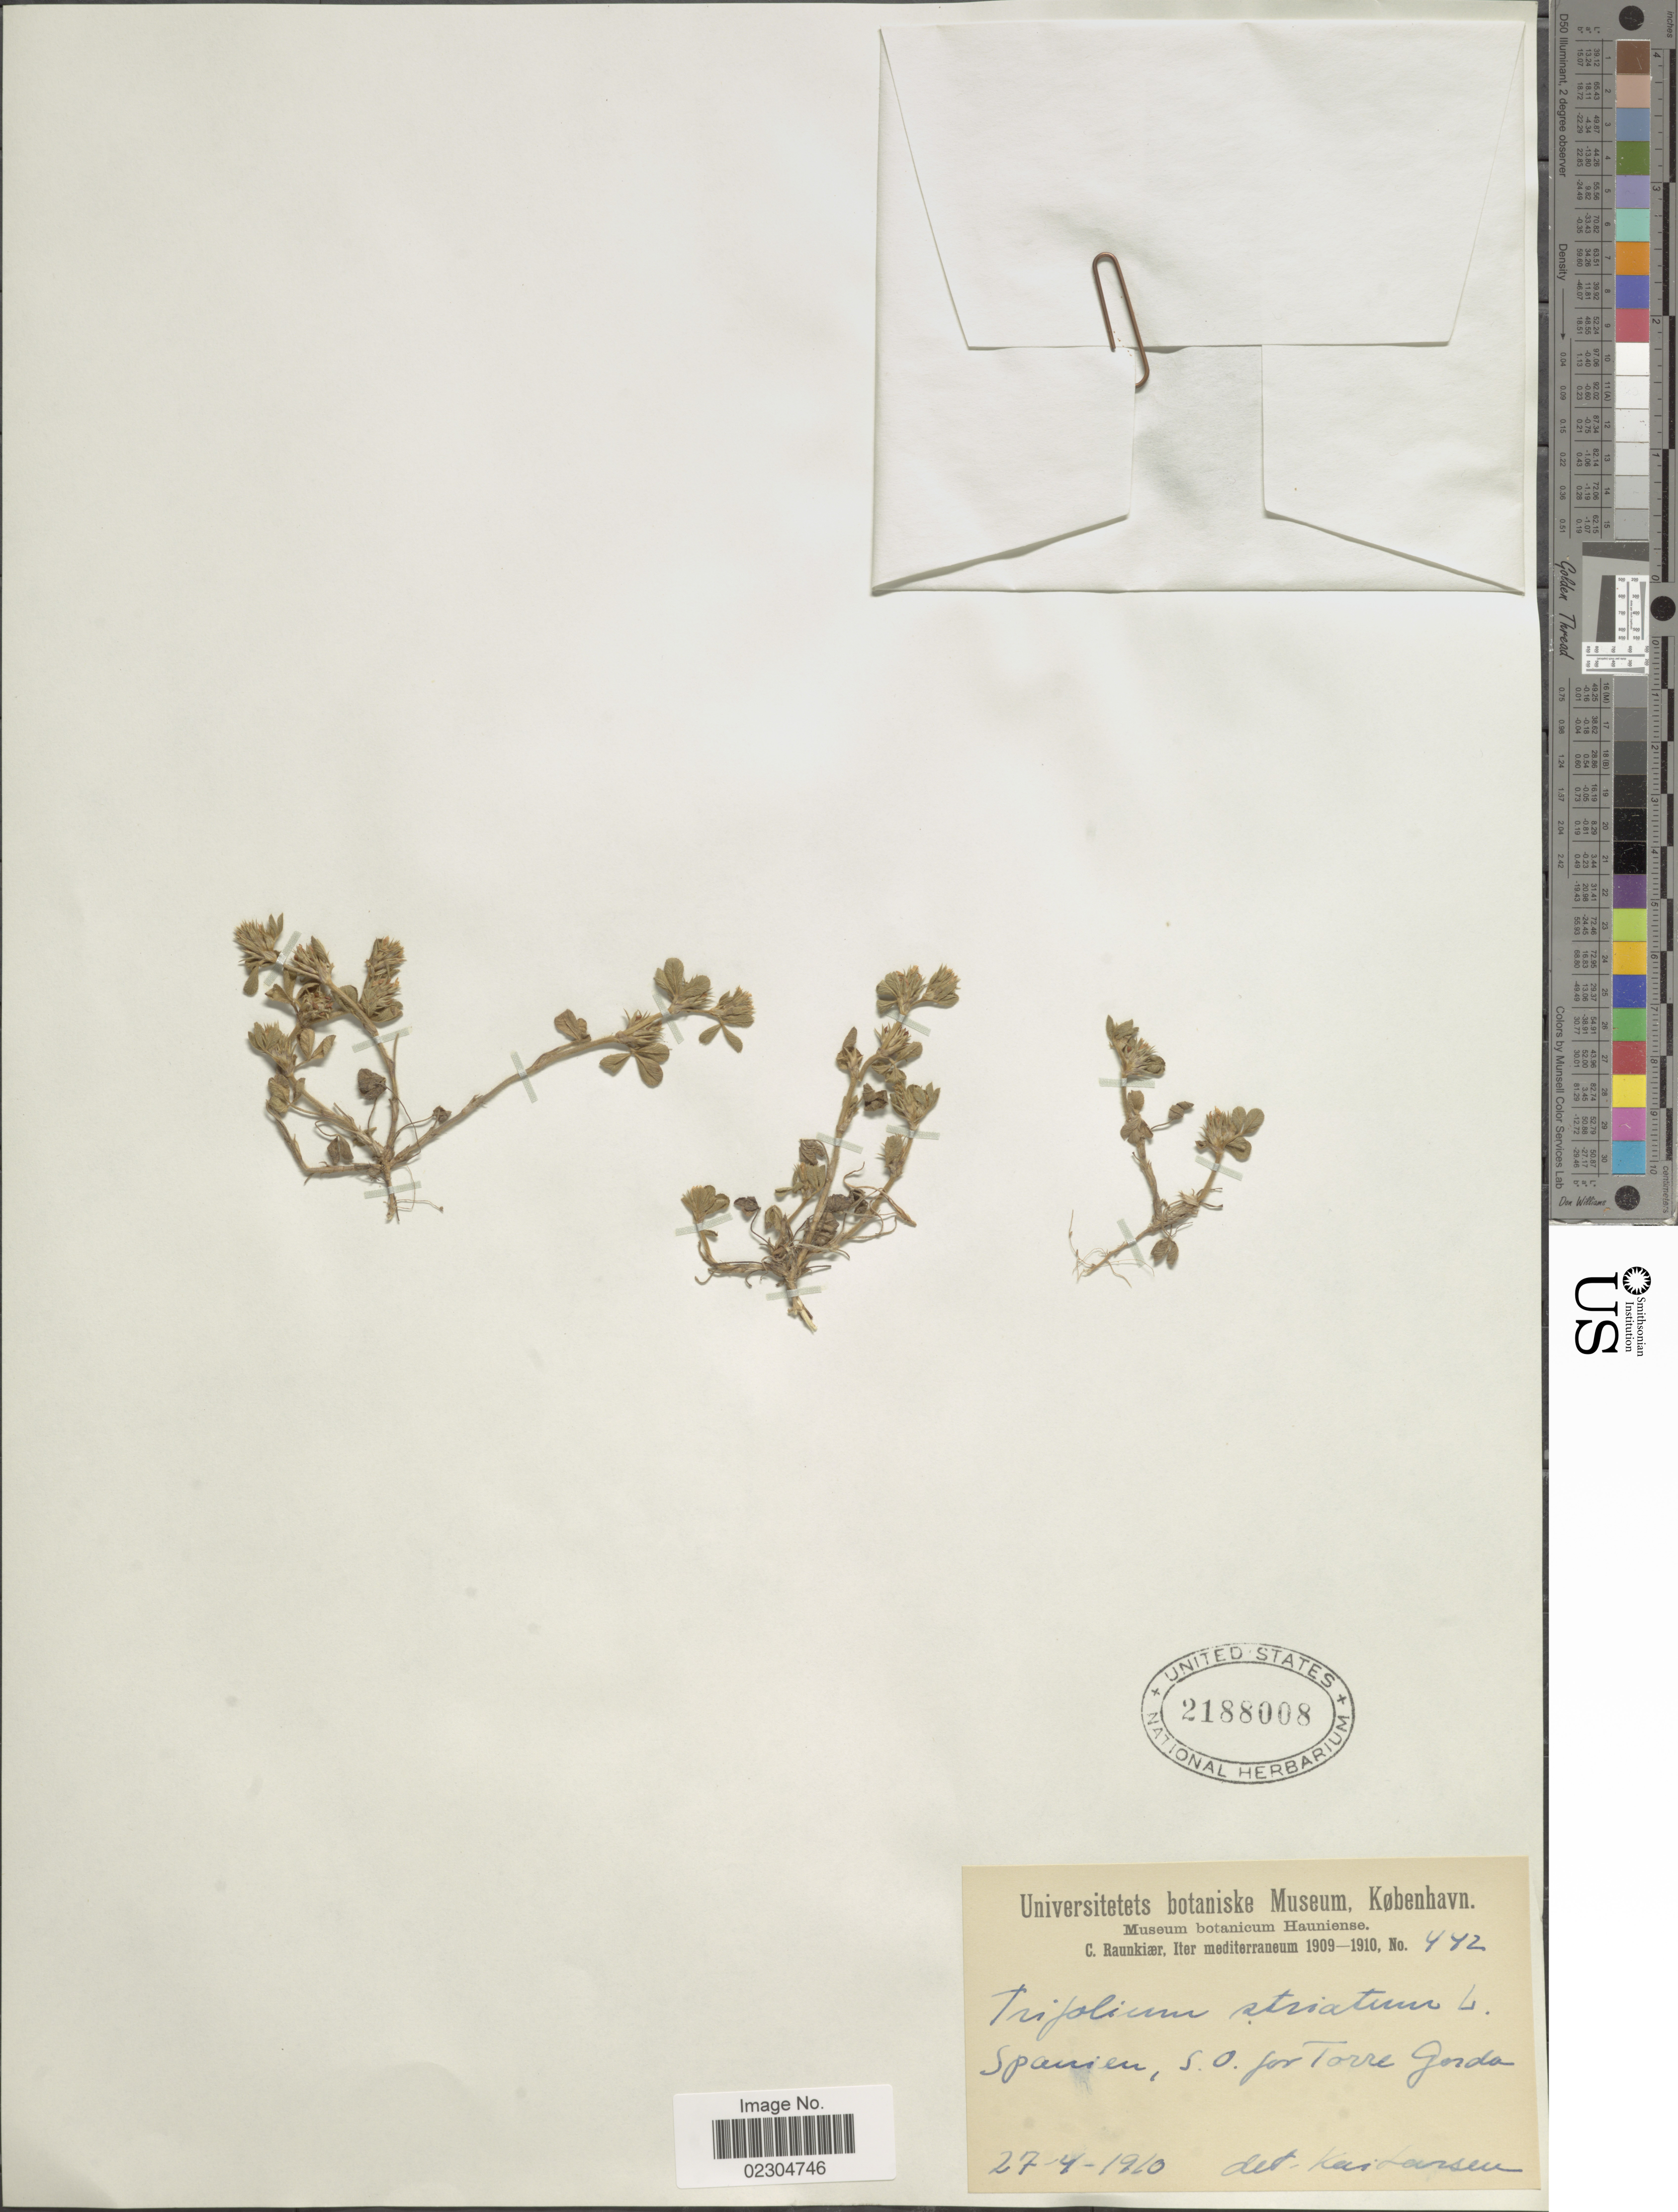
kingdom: Plantae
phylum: Tracheophyta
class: Magnoliopsida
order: Fabales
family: Fabaceae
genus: Trifolium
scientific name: Trifolium striatum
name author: L.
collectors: C. Raunkiær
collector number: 442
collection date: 1910-04-27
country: Spain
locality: S. O. por Torre Gorda. mediterraneum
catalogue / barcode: US 2188008